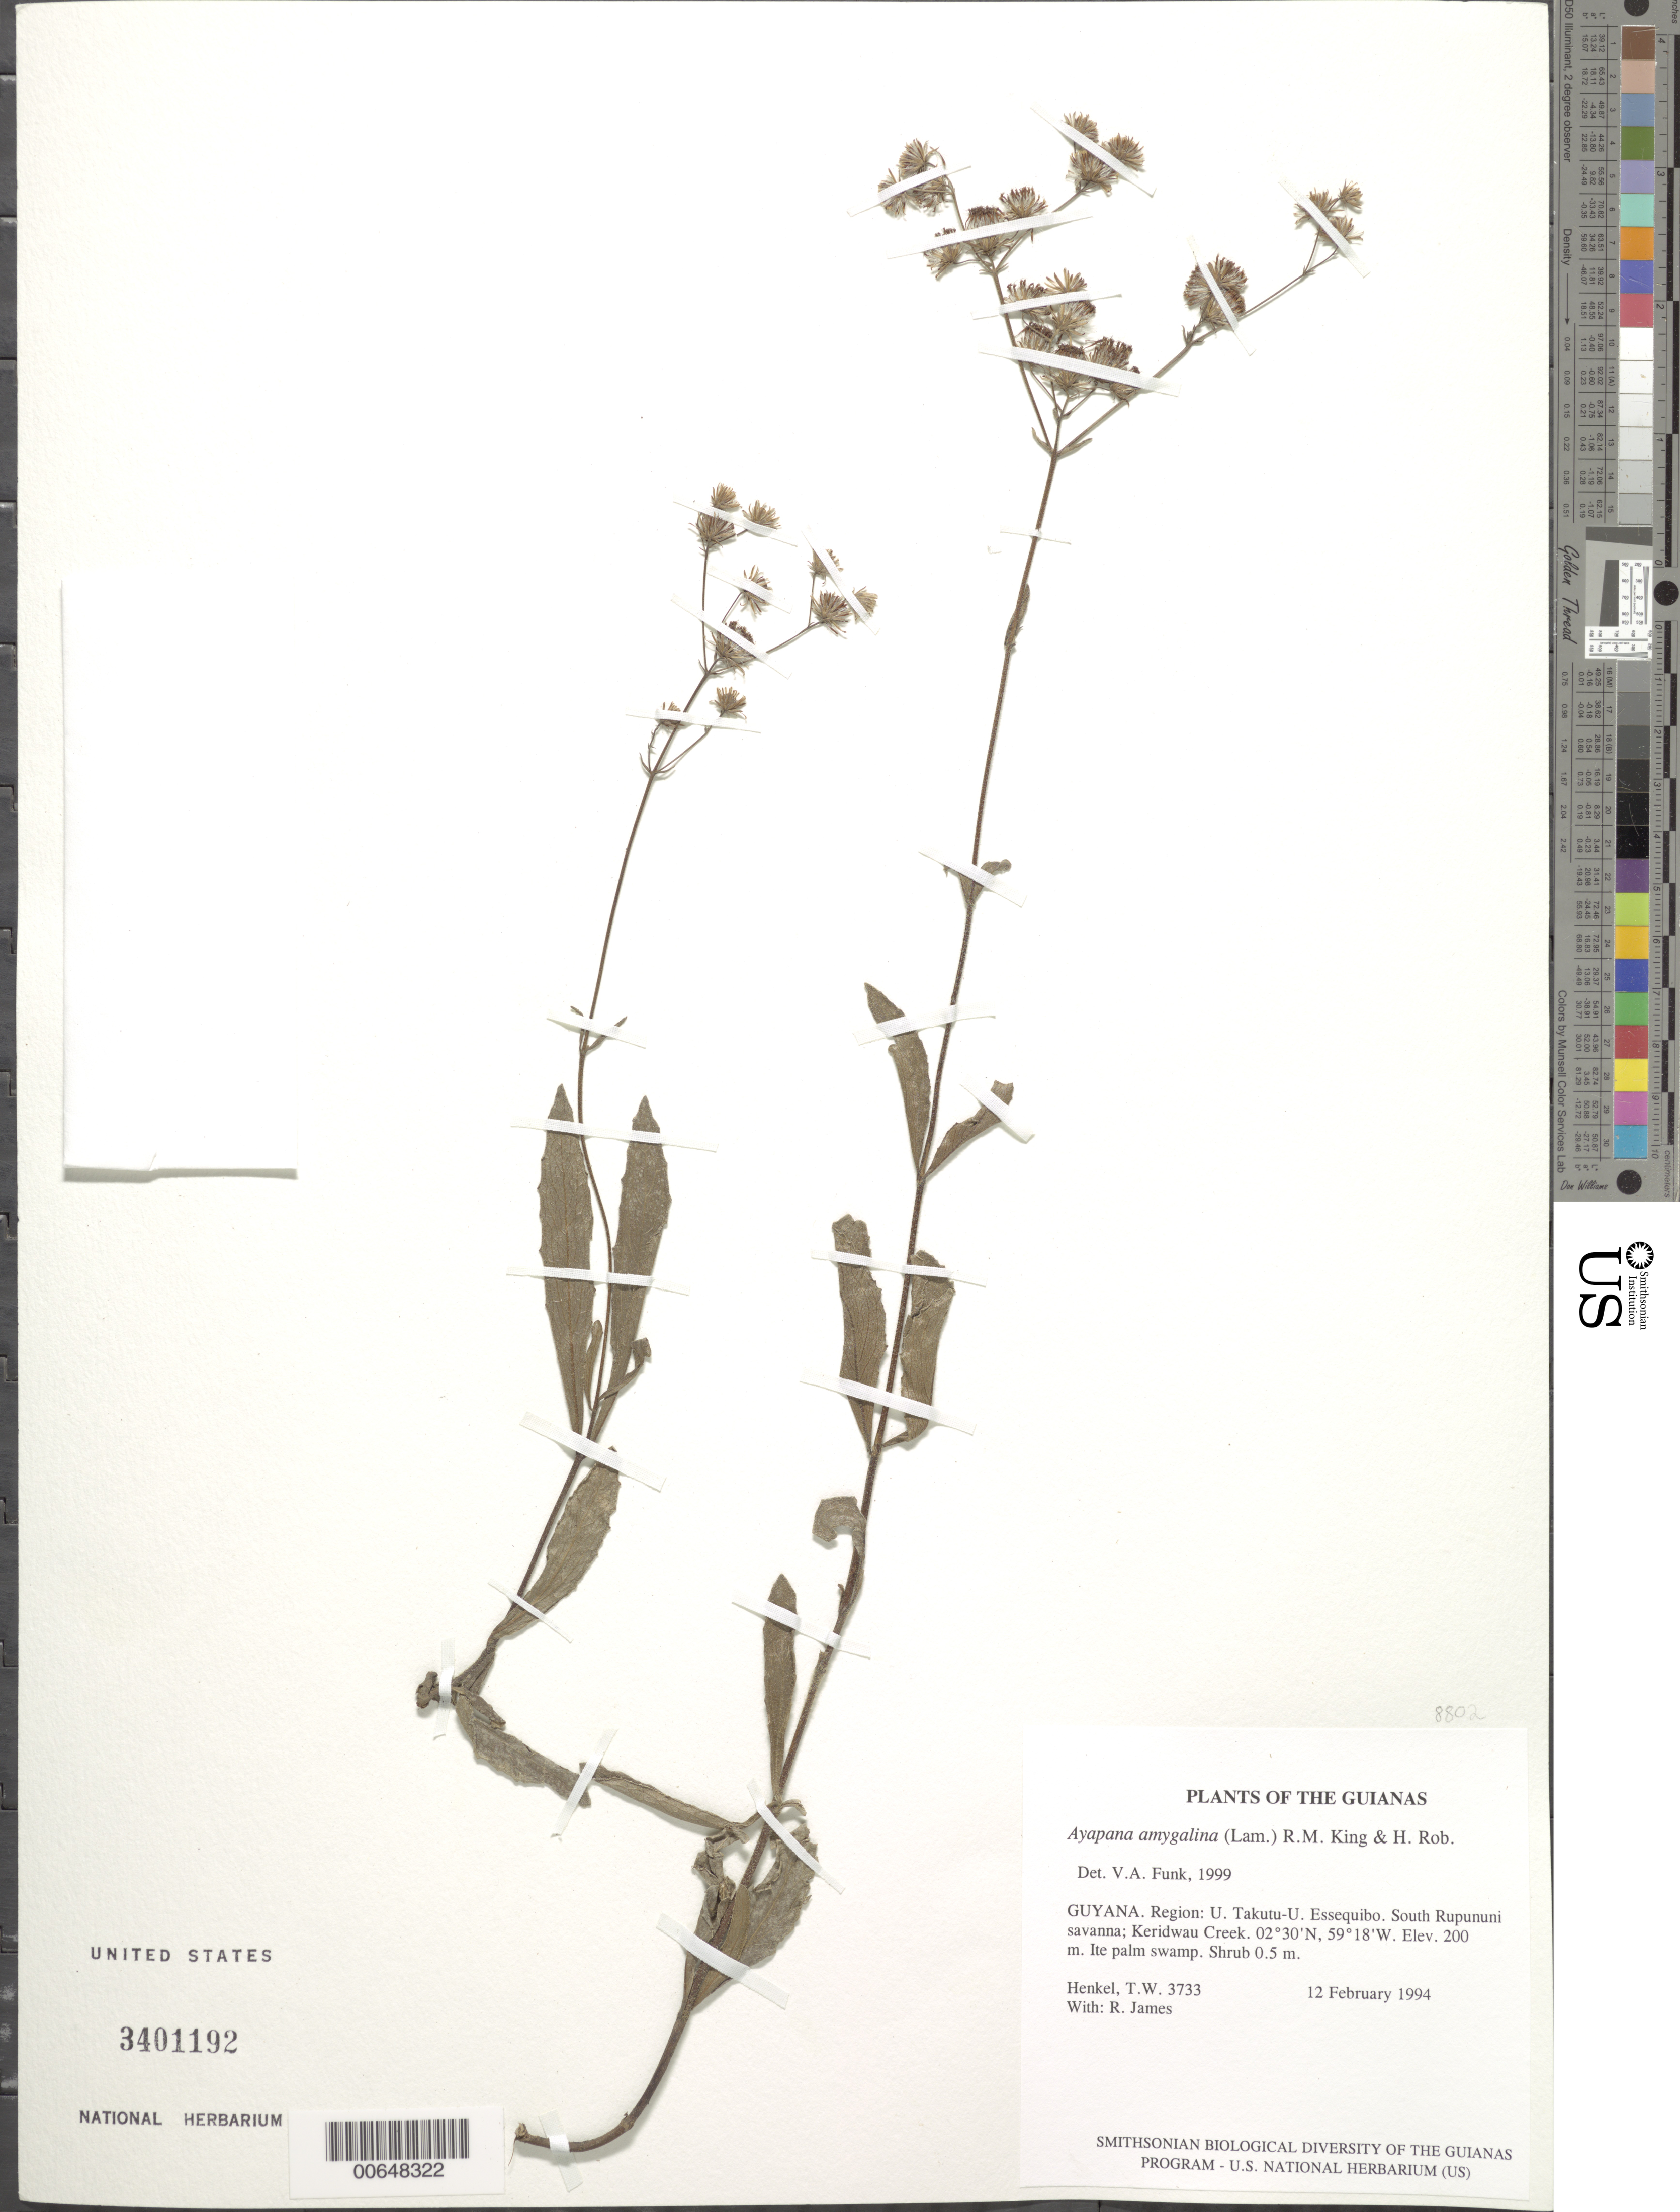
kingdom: Plantae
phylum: Tracheophyta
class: Magnoliopsida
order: Asterales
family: Asteraceae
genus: Ayapana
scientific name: Ayapana amygdalina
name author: (Lam.) R.M. King & H. Rob.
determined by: Funk, Vicki A., (BOT), Smithsonian Institution - National Museum of Natural History (UNITED STATES)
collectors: T. Henkel & R. James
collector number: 3733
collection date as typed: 12 February 1994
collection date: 1994-02-12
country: Guyana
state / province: U. Takutu-U. Essequibo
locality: South Rupununi savanna; Keridwau Creek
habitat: Ite palm swamp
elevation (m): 200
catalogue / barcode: US 3401192